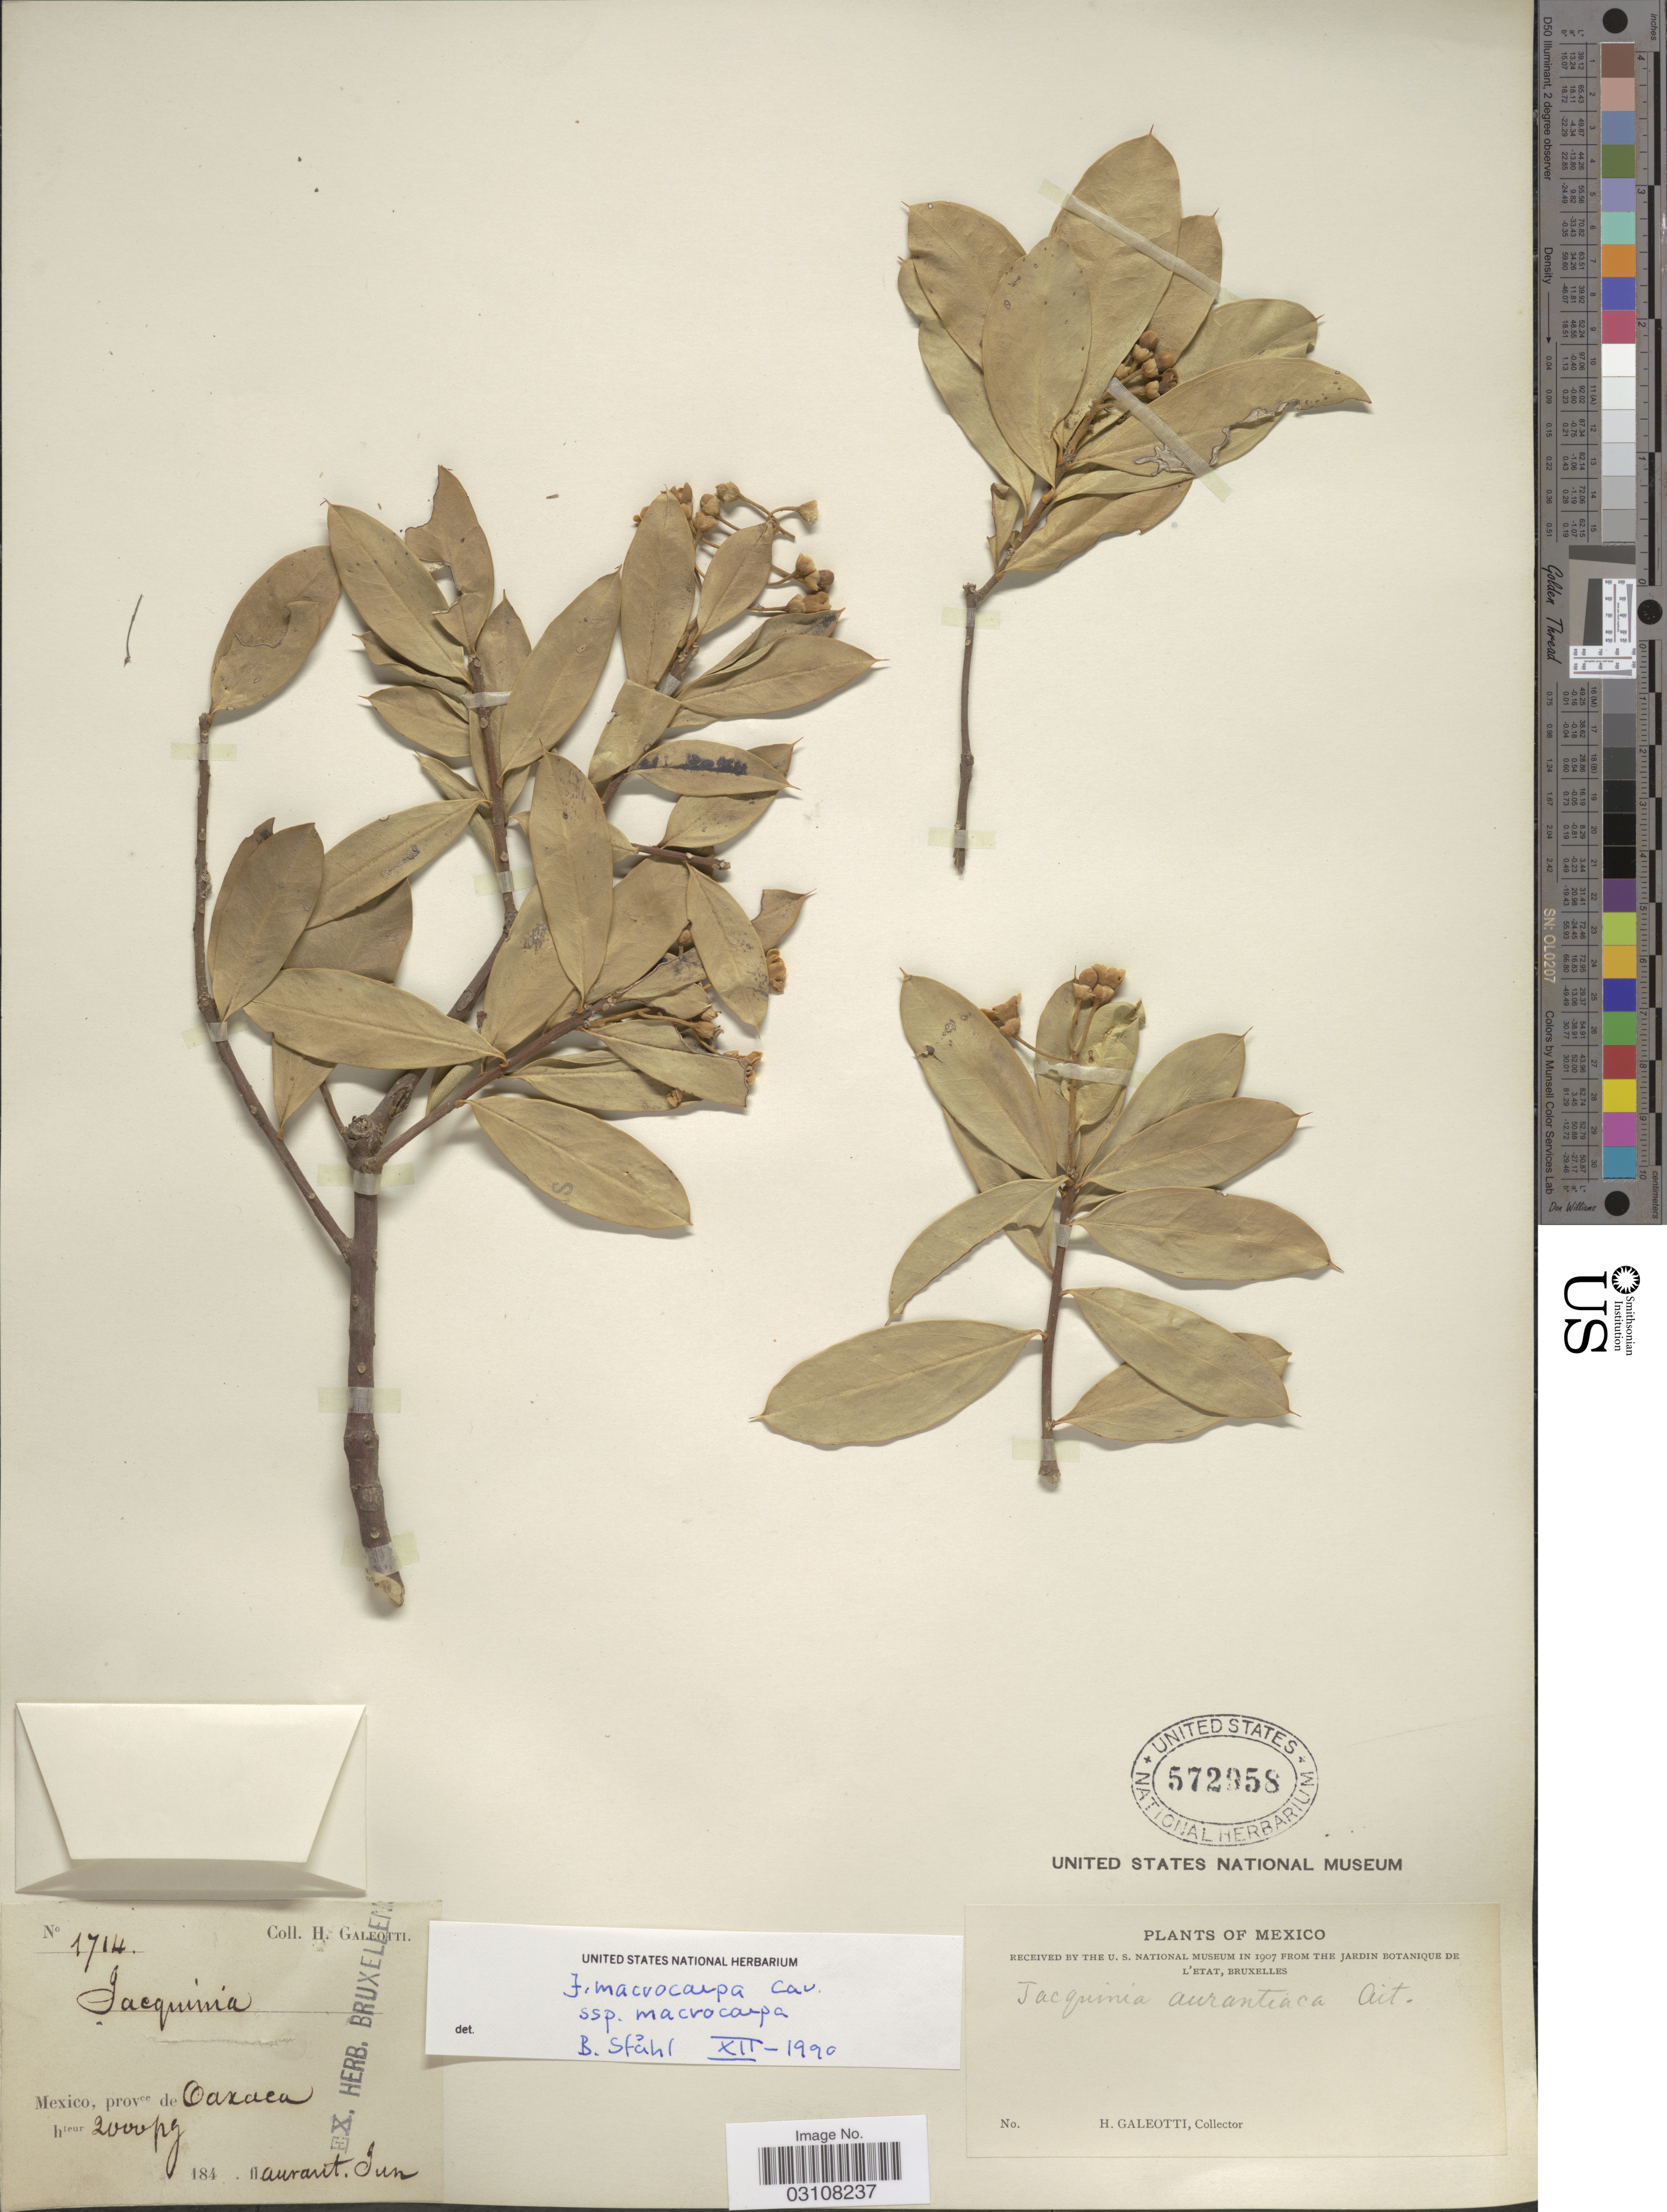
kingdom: Plantae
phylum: Tracheophyta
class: Magnoliopsida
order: Ericales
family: Primulaceae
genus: Jacquinia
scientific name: Jacquinia macrocarpa subsp. macrocarpa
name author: Cav.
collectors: H. G. Galeotti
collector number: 1714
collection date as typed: Jun 184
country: Mexico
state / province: Oaxaca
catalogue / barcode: US 572958